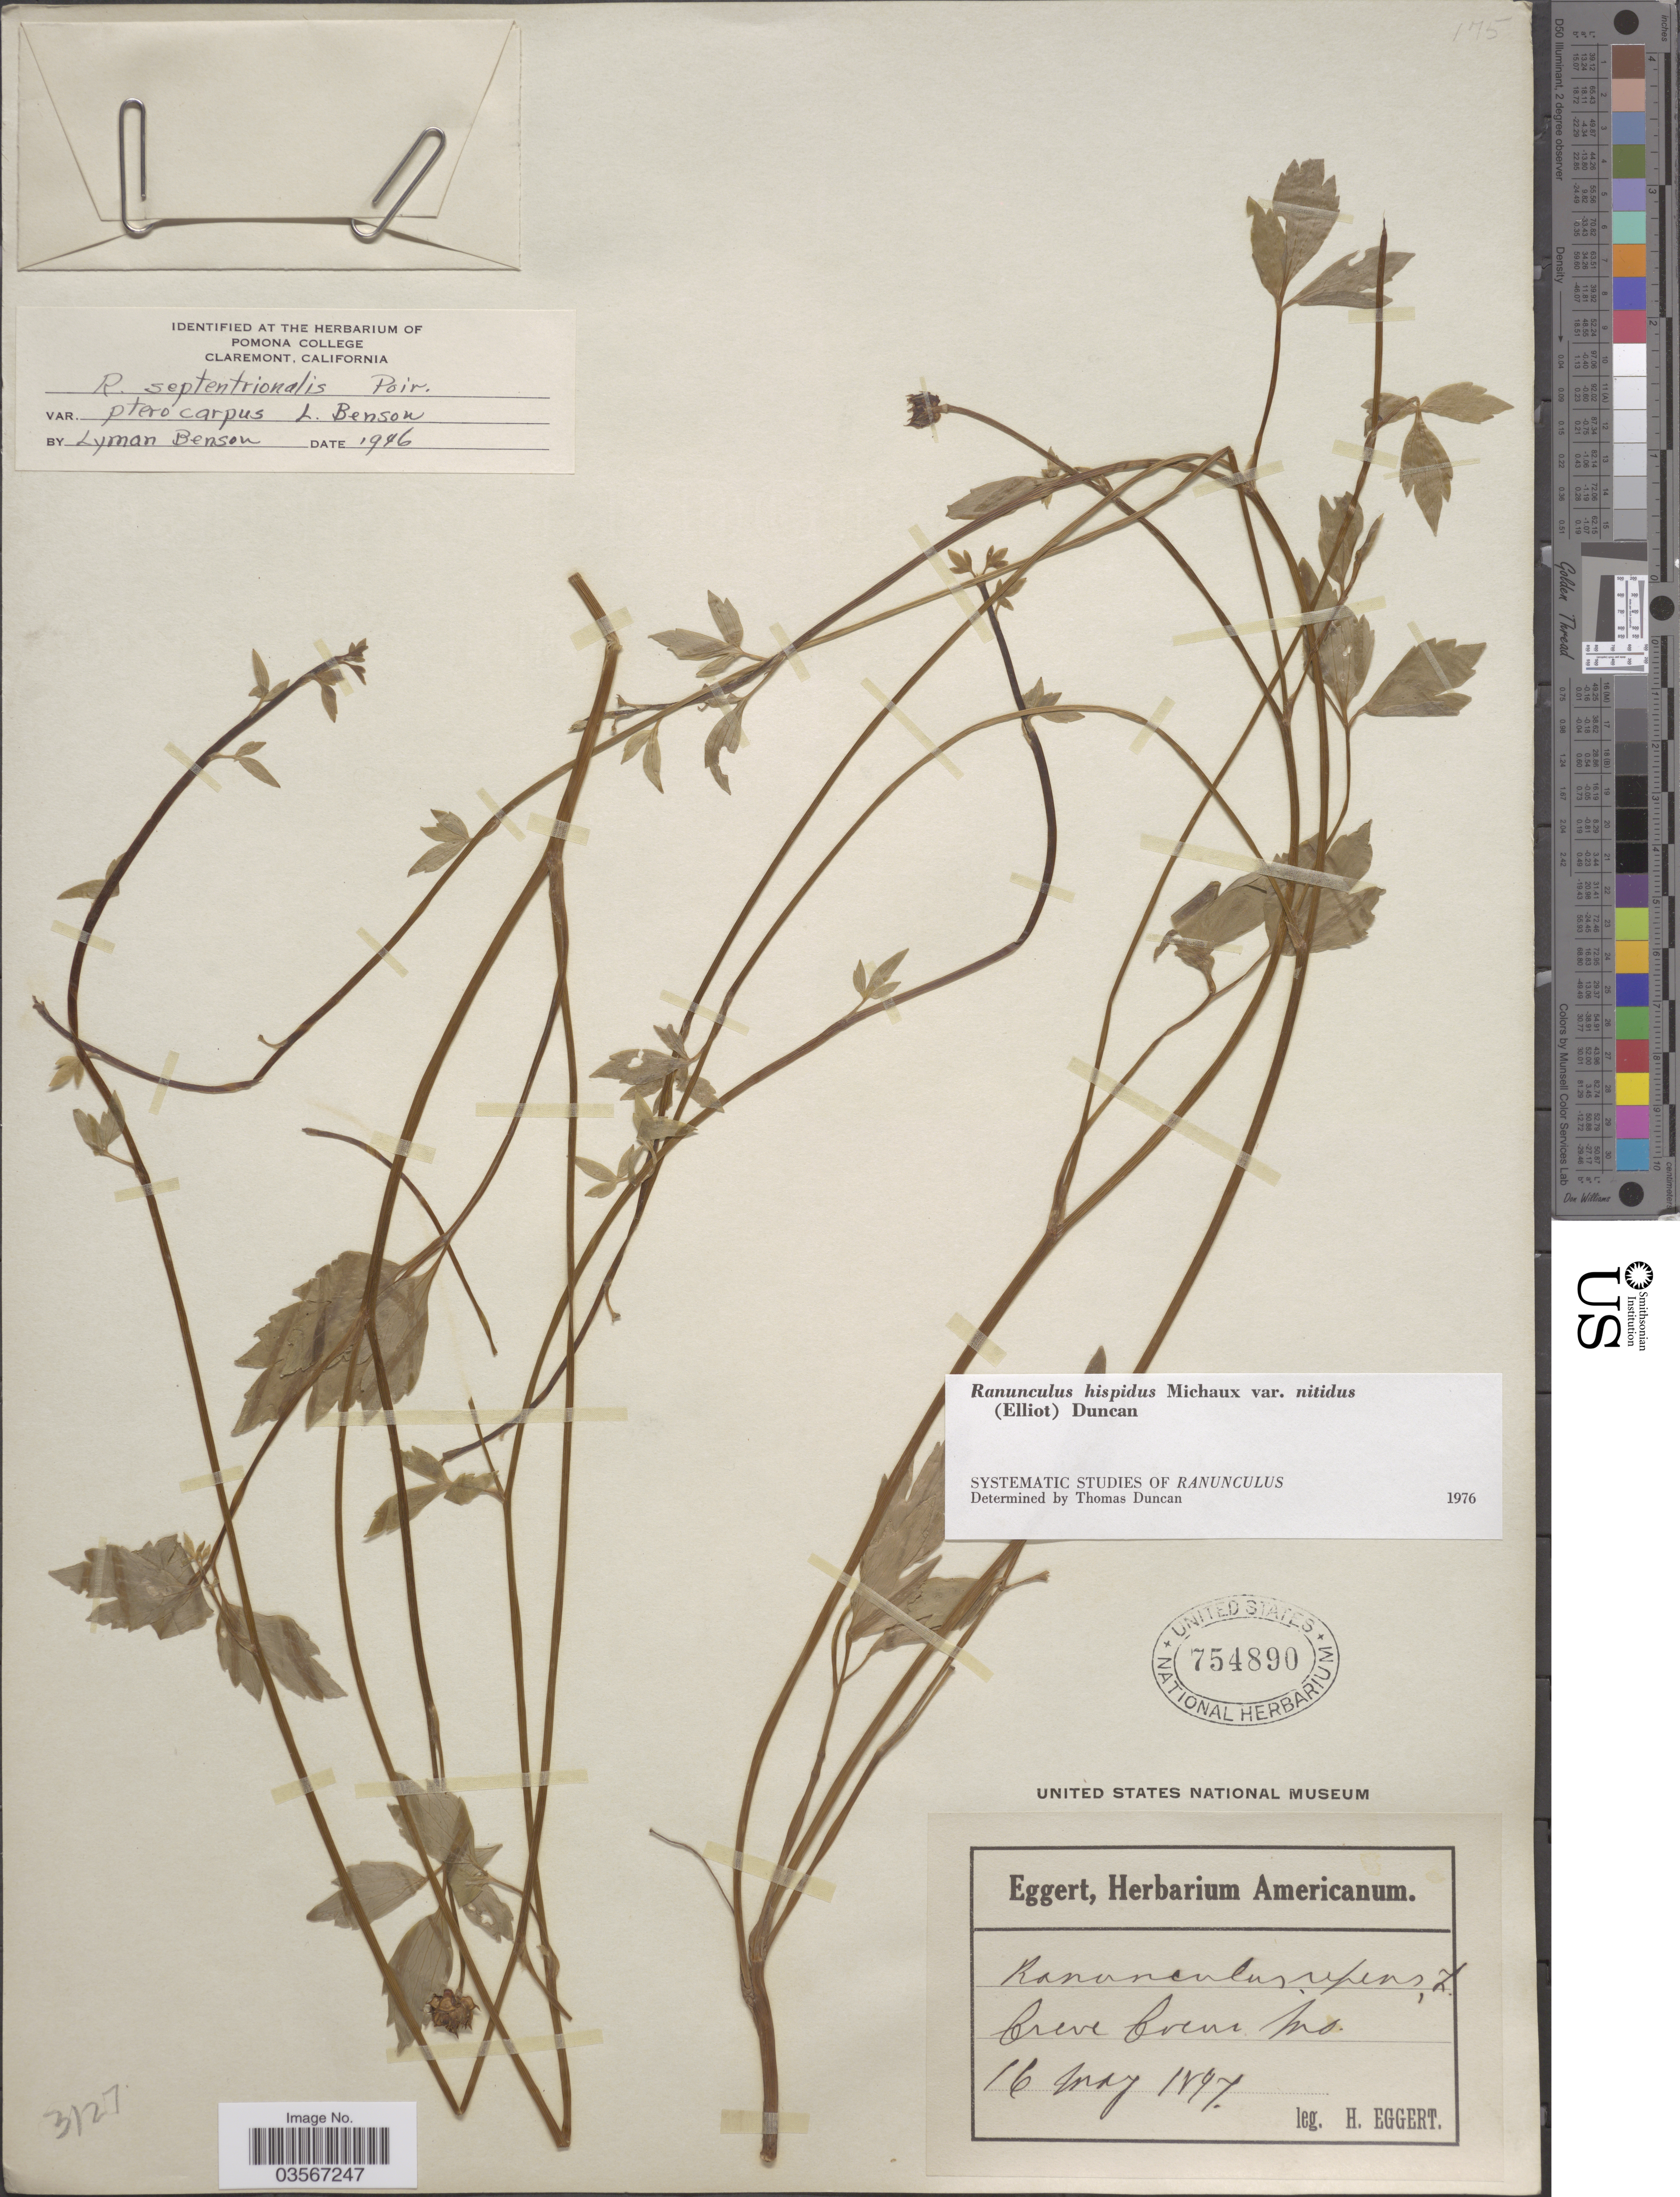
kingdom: Plantae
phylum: Tracheophyta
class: Magnoliopsida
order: Ranunculales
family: Ranunculaceae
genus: Ranunculus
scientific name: Ranunculus hispidus var. nitidus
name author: (Chapm.) T. Duncan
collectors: H. Eggert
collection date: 1897-05-16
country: United States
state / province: Missouri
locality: Creve Coeur.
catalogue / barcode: US 754890